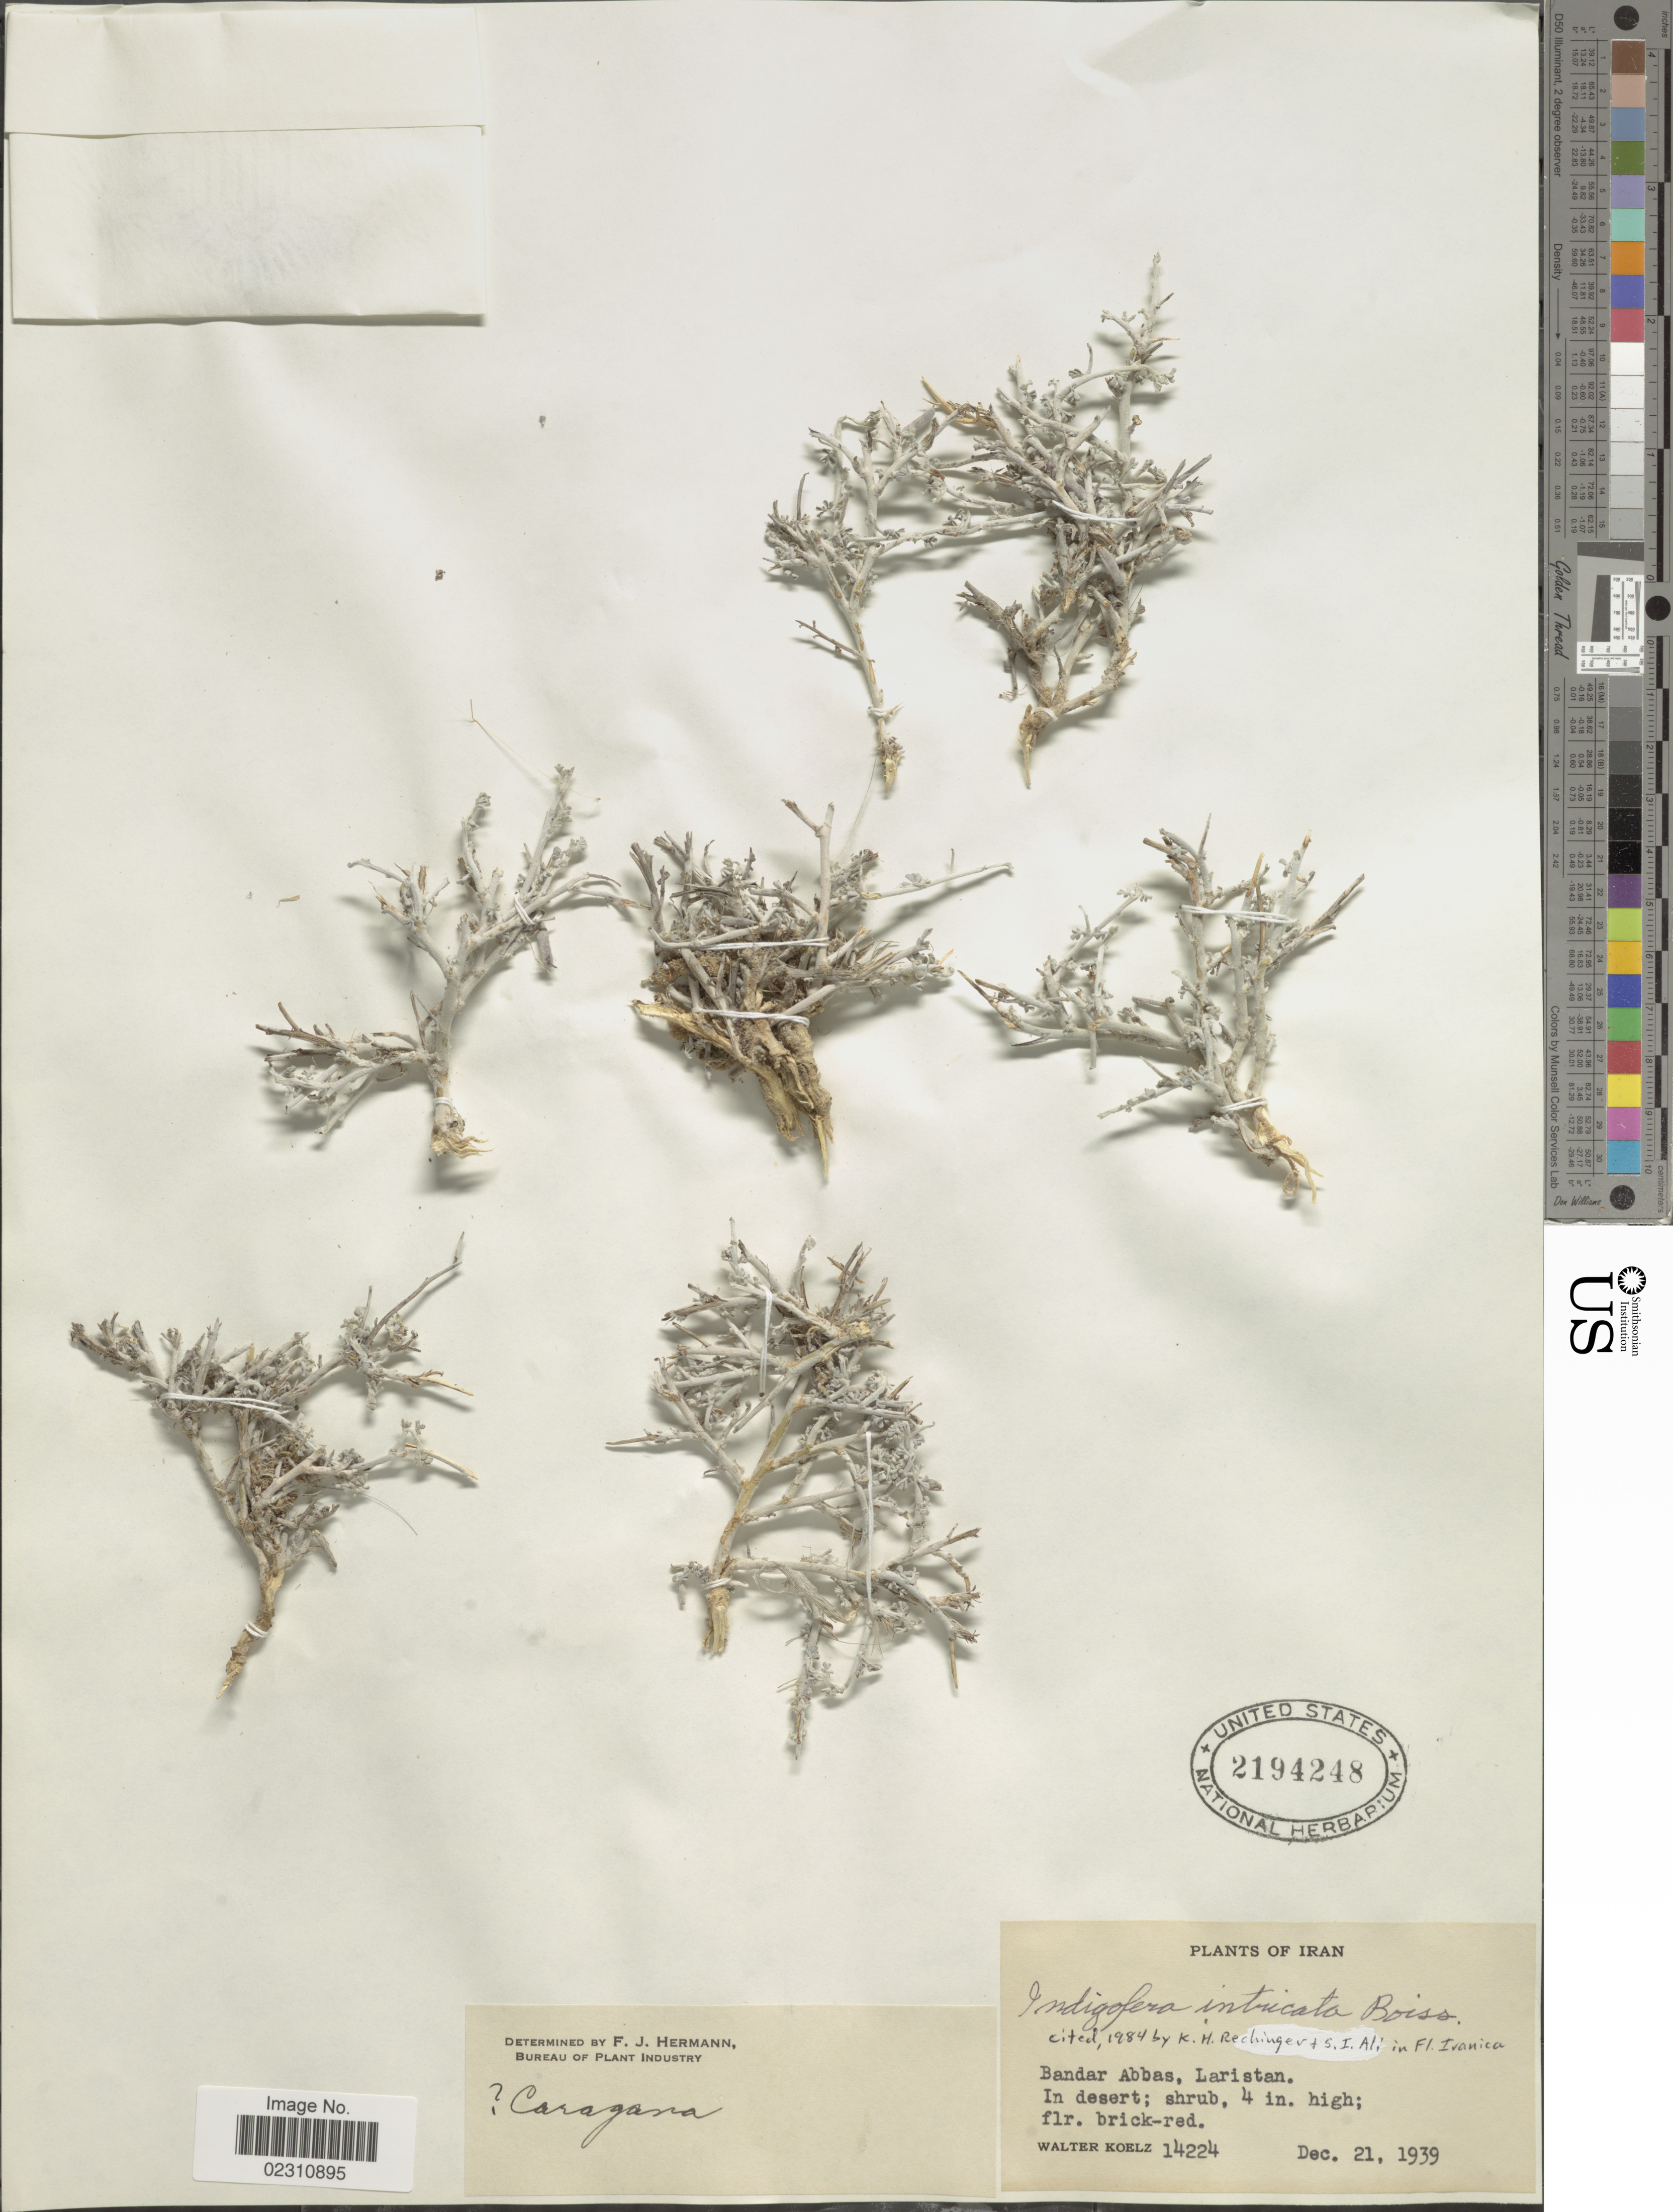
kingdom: Plantae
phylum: Tracheophyta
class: Magnoliopsida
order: Fabales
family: Fabaceae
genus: Indigofera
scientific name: Indigofera intricata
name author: Boiss.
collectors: W. N. Koelz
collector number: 14224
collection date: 1939-12-21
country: Iran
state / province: Hormozgan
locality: Iran, Bandar Abbas, Laristan.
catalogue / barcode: US 2194248